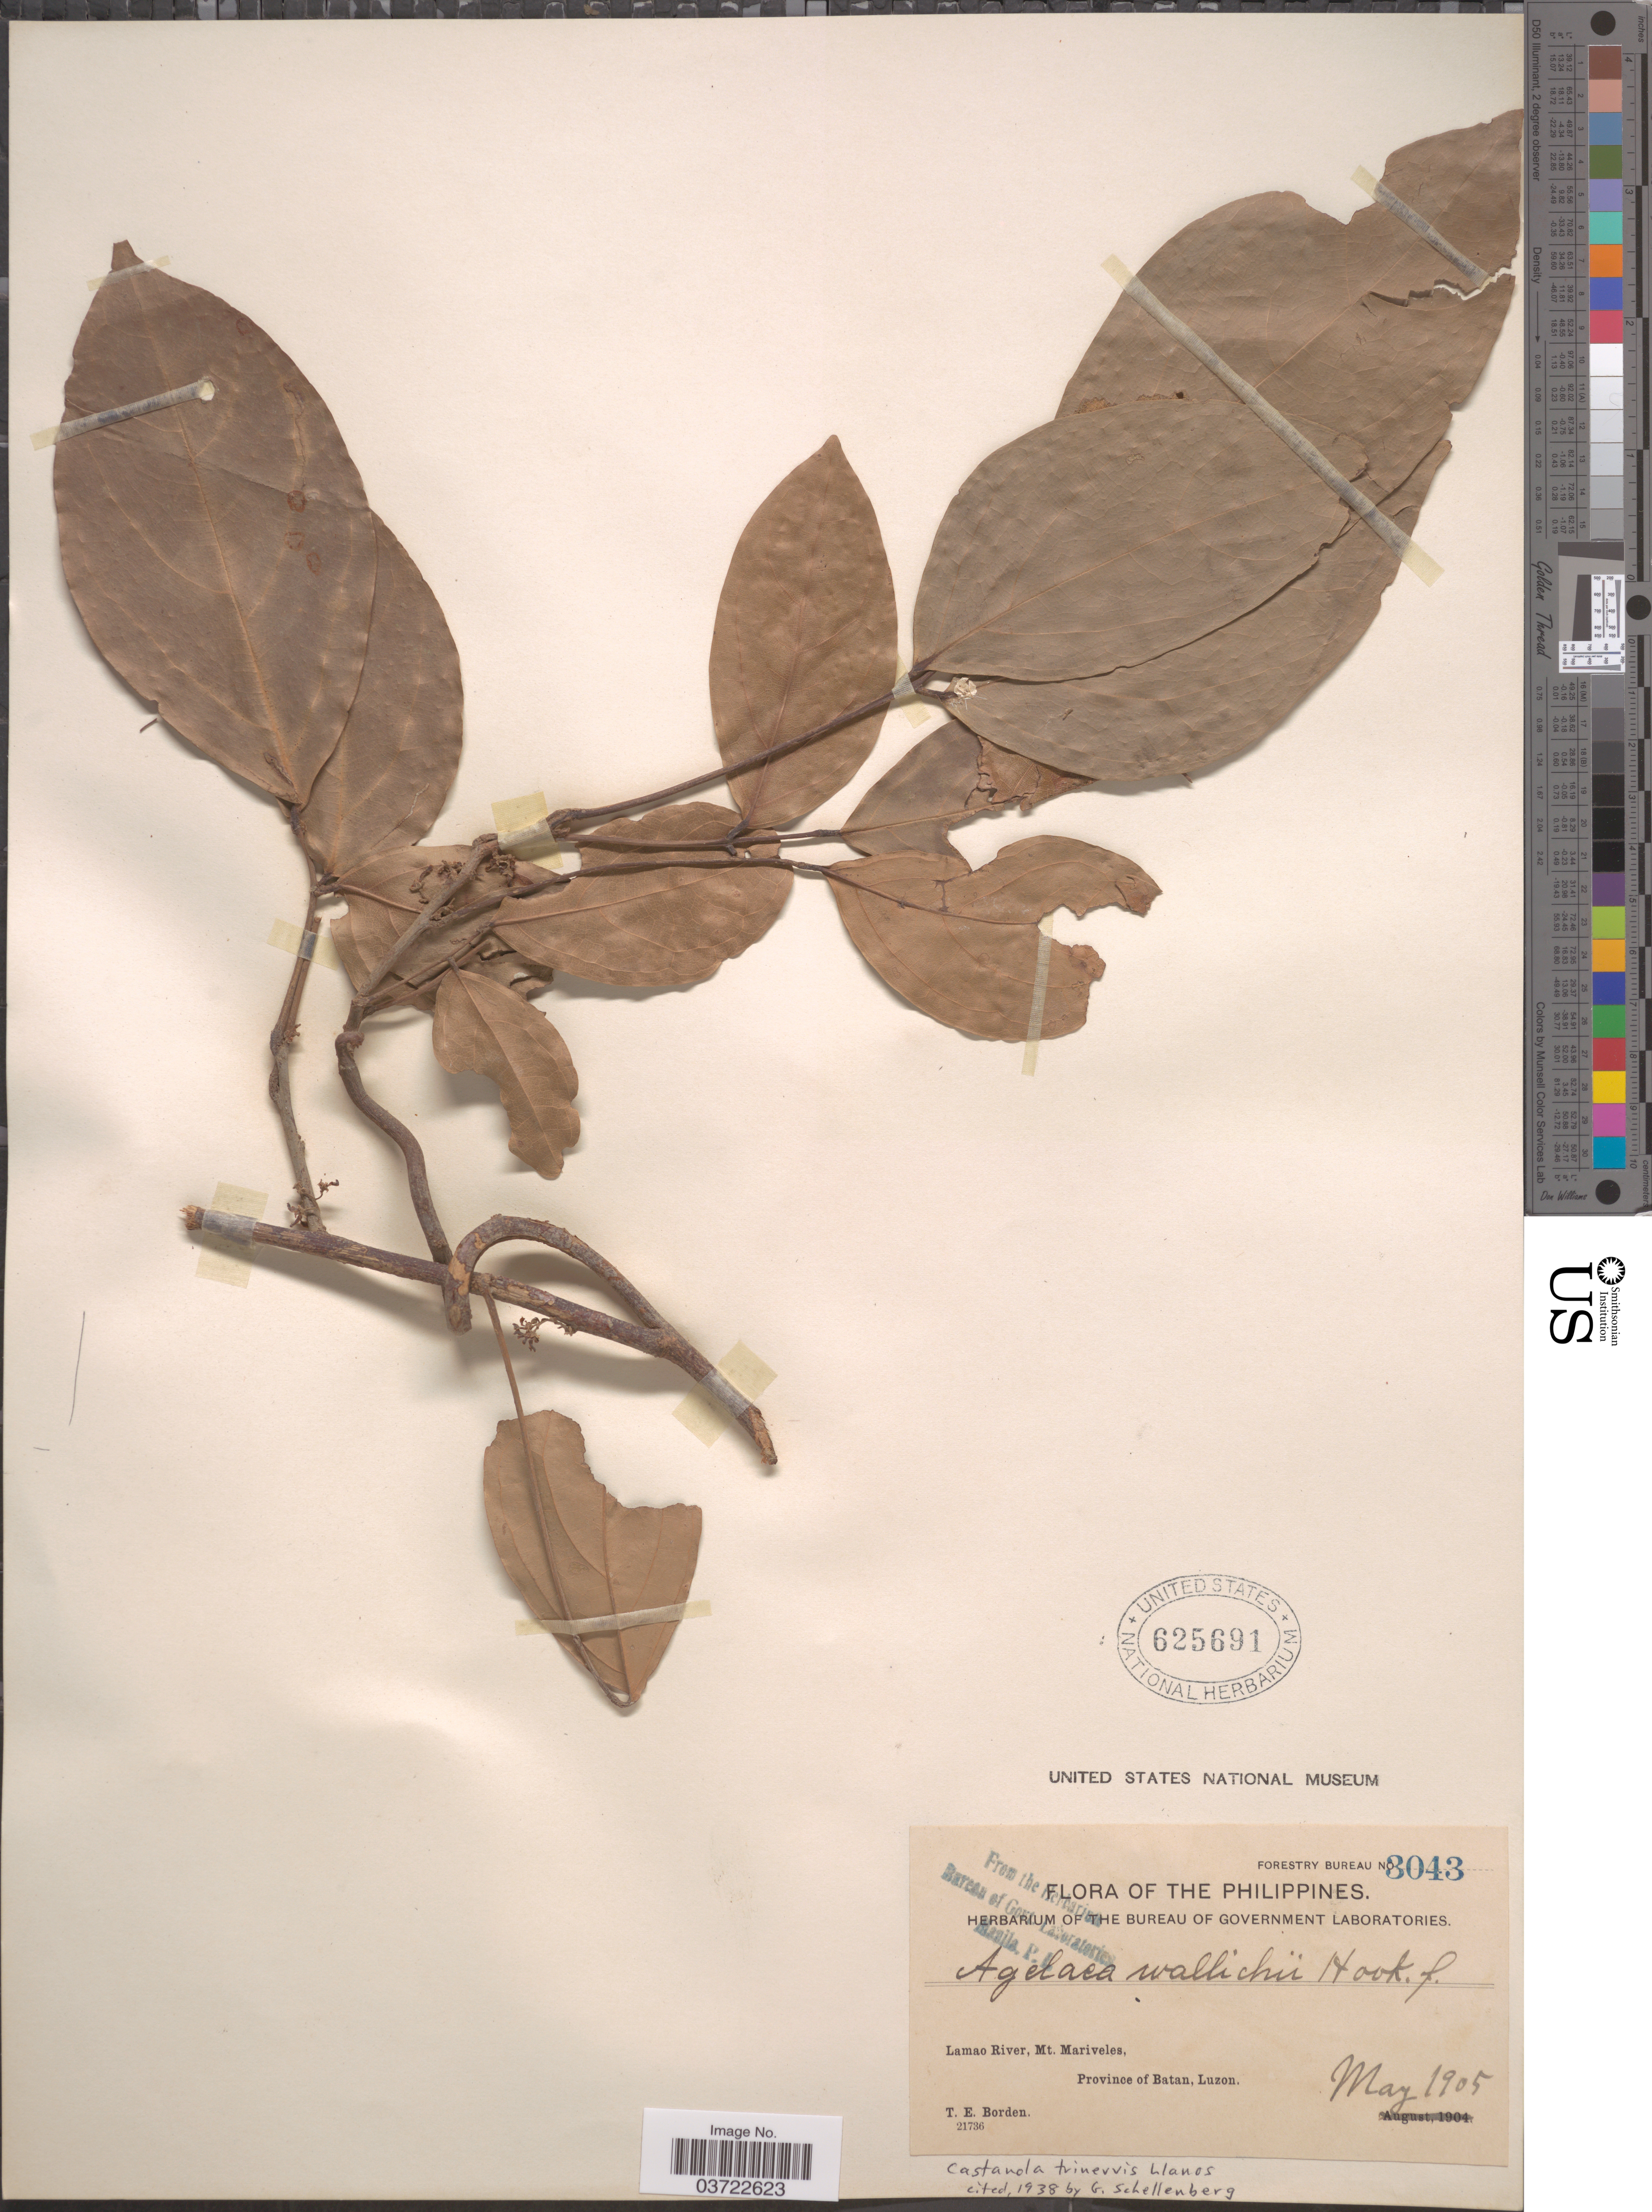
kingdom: Plantae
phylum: Tracheophyta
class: Magnoliopsida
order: Oxalidales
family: Connaraceae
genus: Agelaea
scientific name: Agelaea trinervis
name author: (Llanos) Merr.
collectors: T. E. Borden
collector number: Forestry Bureau 3043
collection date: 1905-05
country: Philippines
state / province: Cagayan Valley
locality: Lamao River, Mt. Mariveles, Province of Batan, Luzon.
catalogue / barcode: US 625691